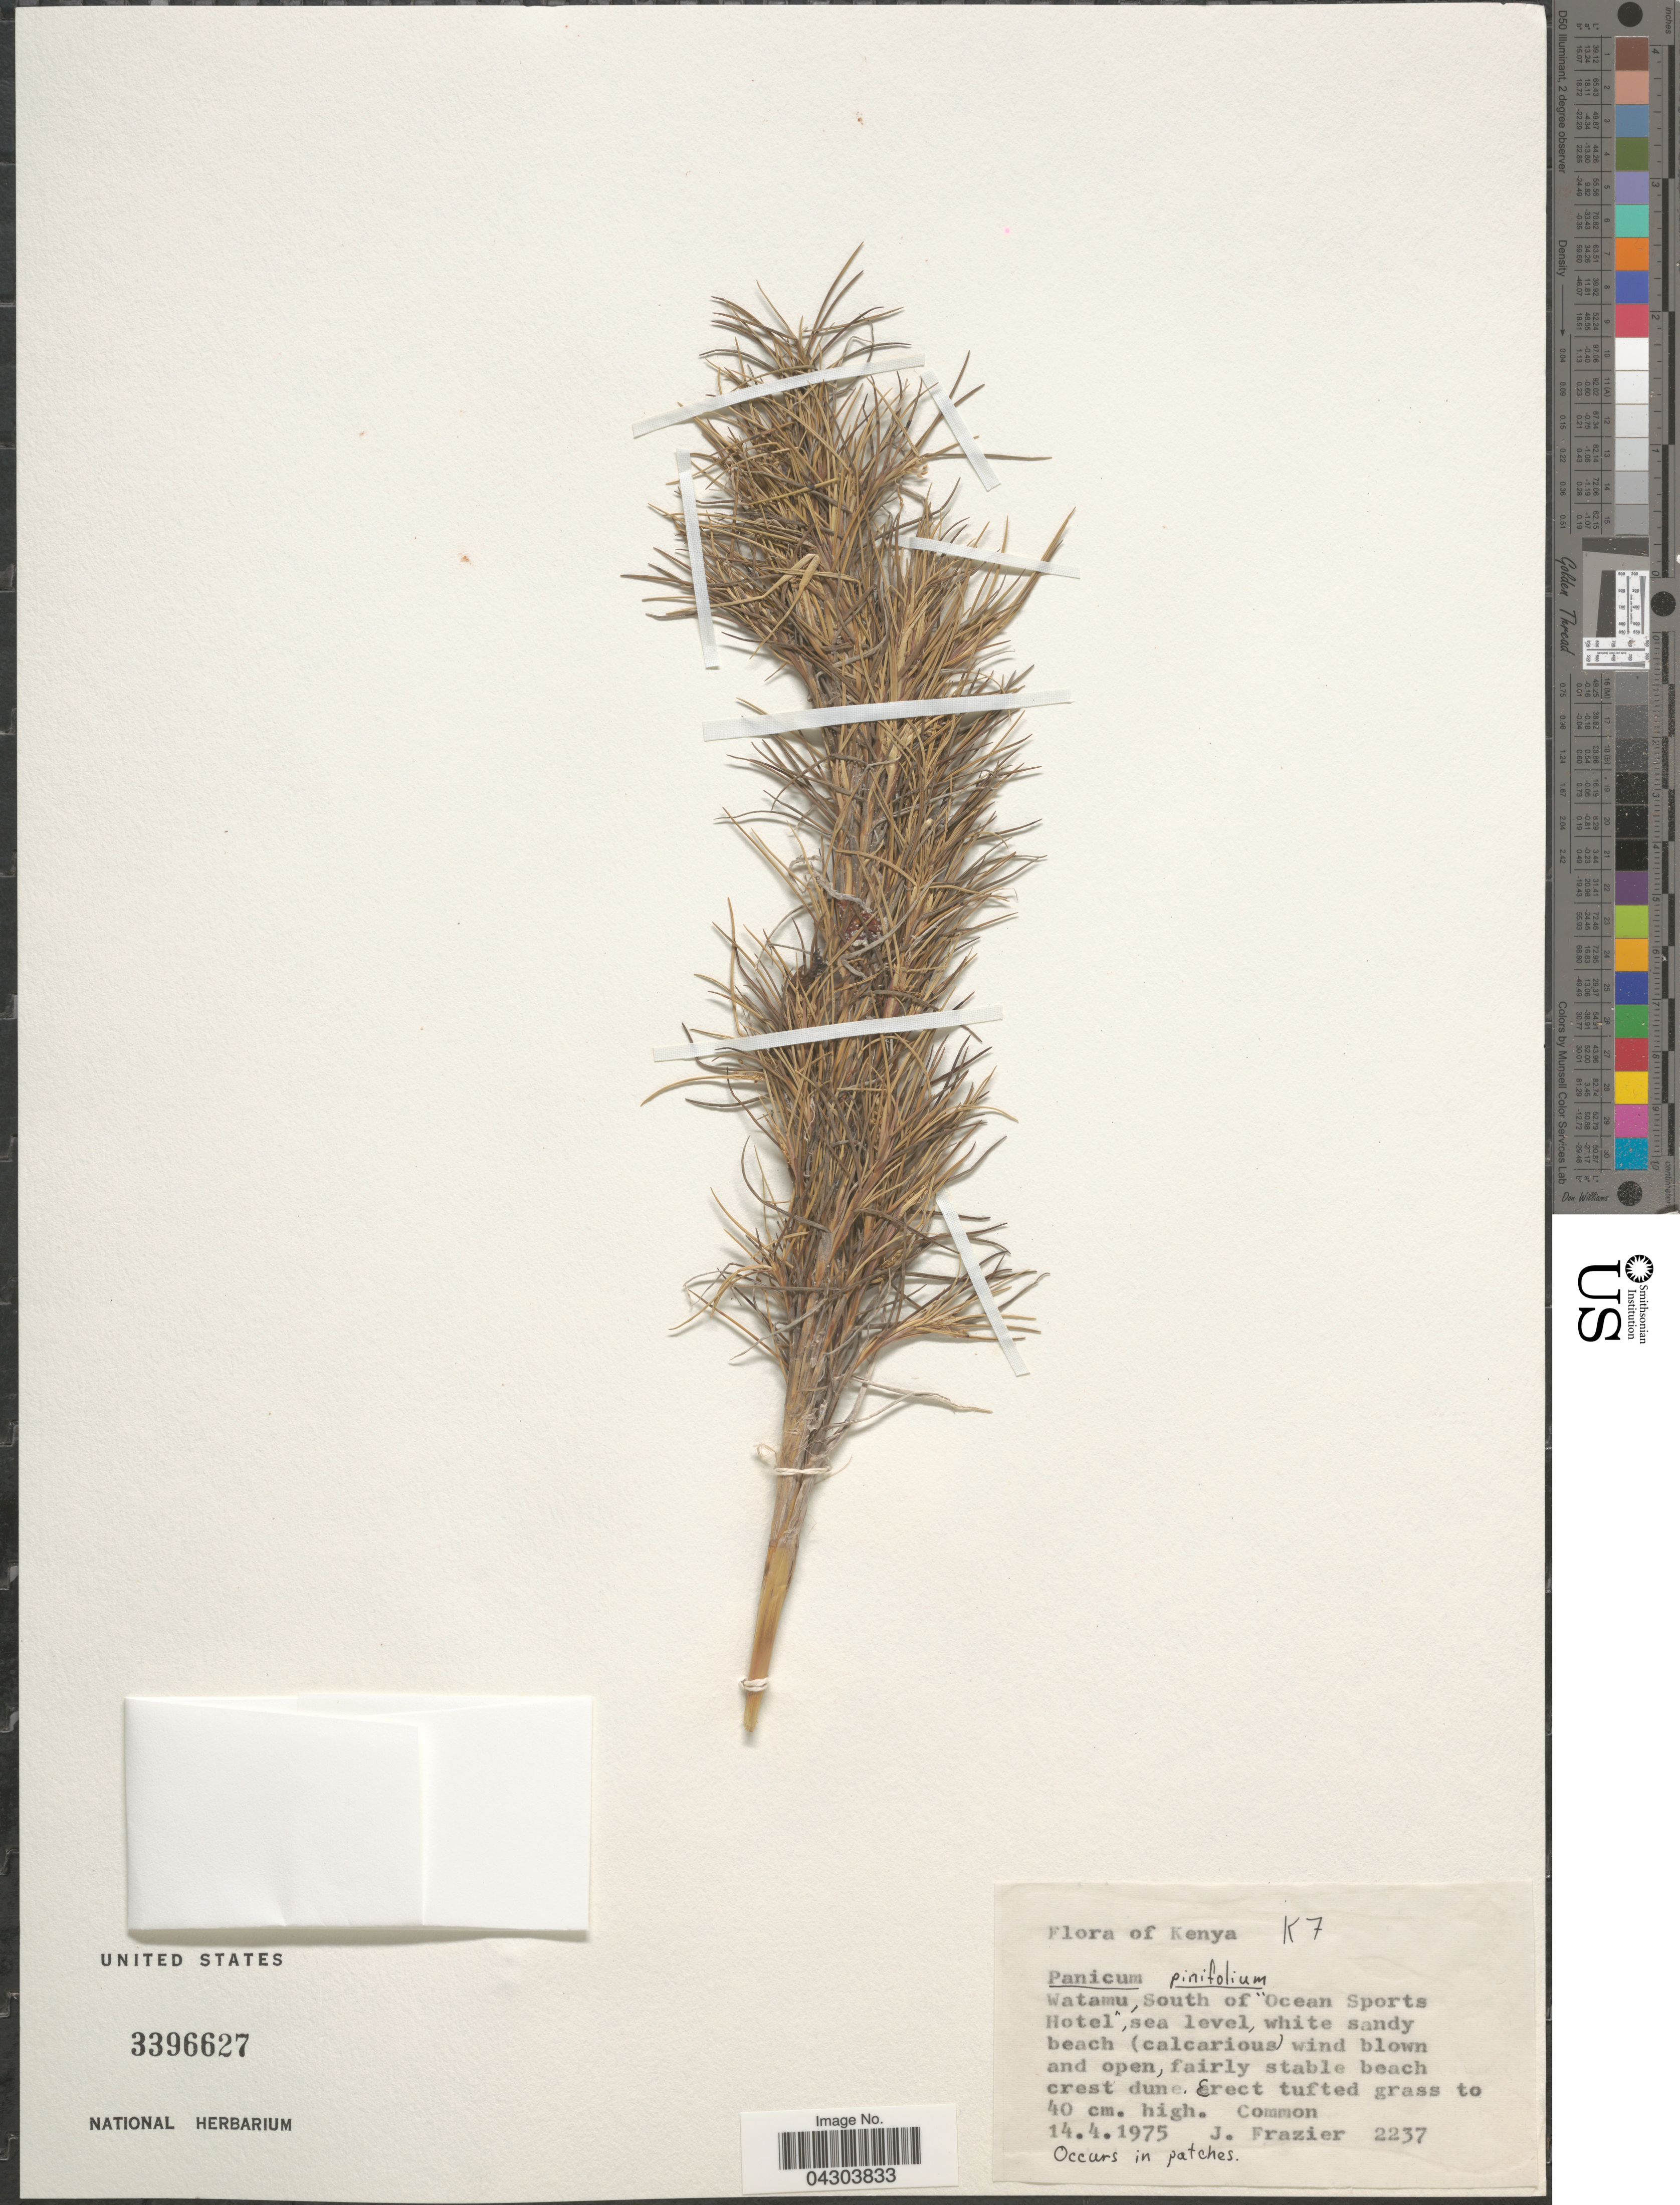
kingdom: Plantae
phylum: Tracheophyta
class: Liliopsida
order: Poales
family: Poaceae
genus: Panicum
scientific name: Panicum pinifolium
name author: Chiov.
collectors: J. Frazier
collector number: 2237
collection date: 1975-04-14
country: Kenya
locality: K7. Watamu, South of "Ocean Sports", white sandy beach.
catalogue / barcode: US 3396627